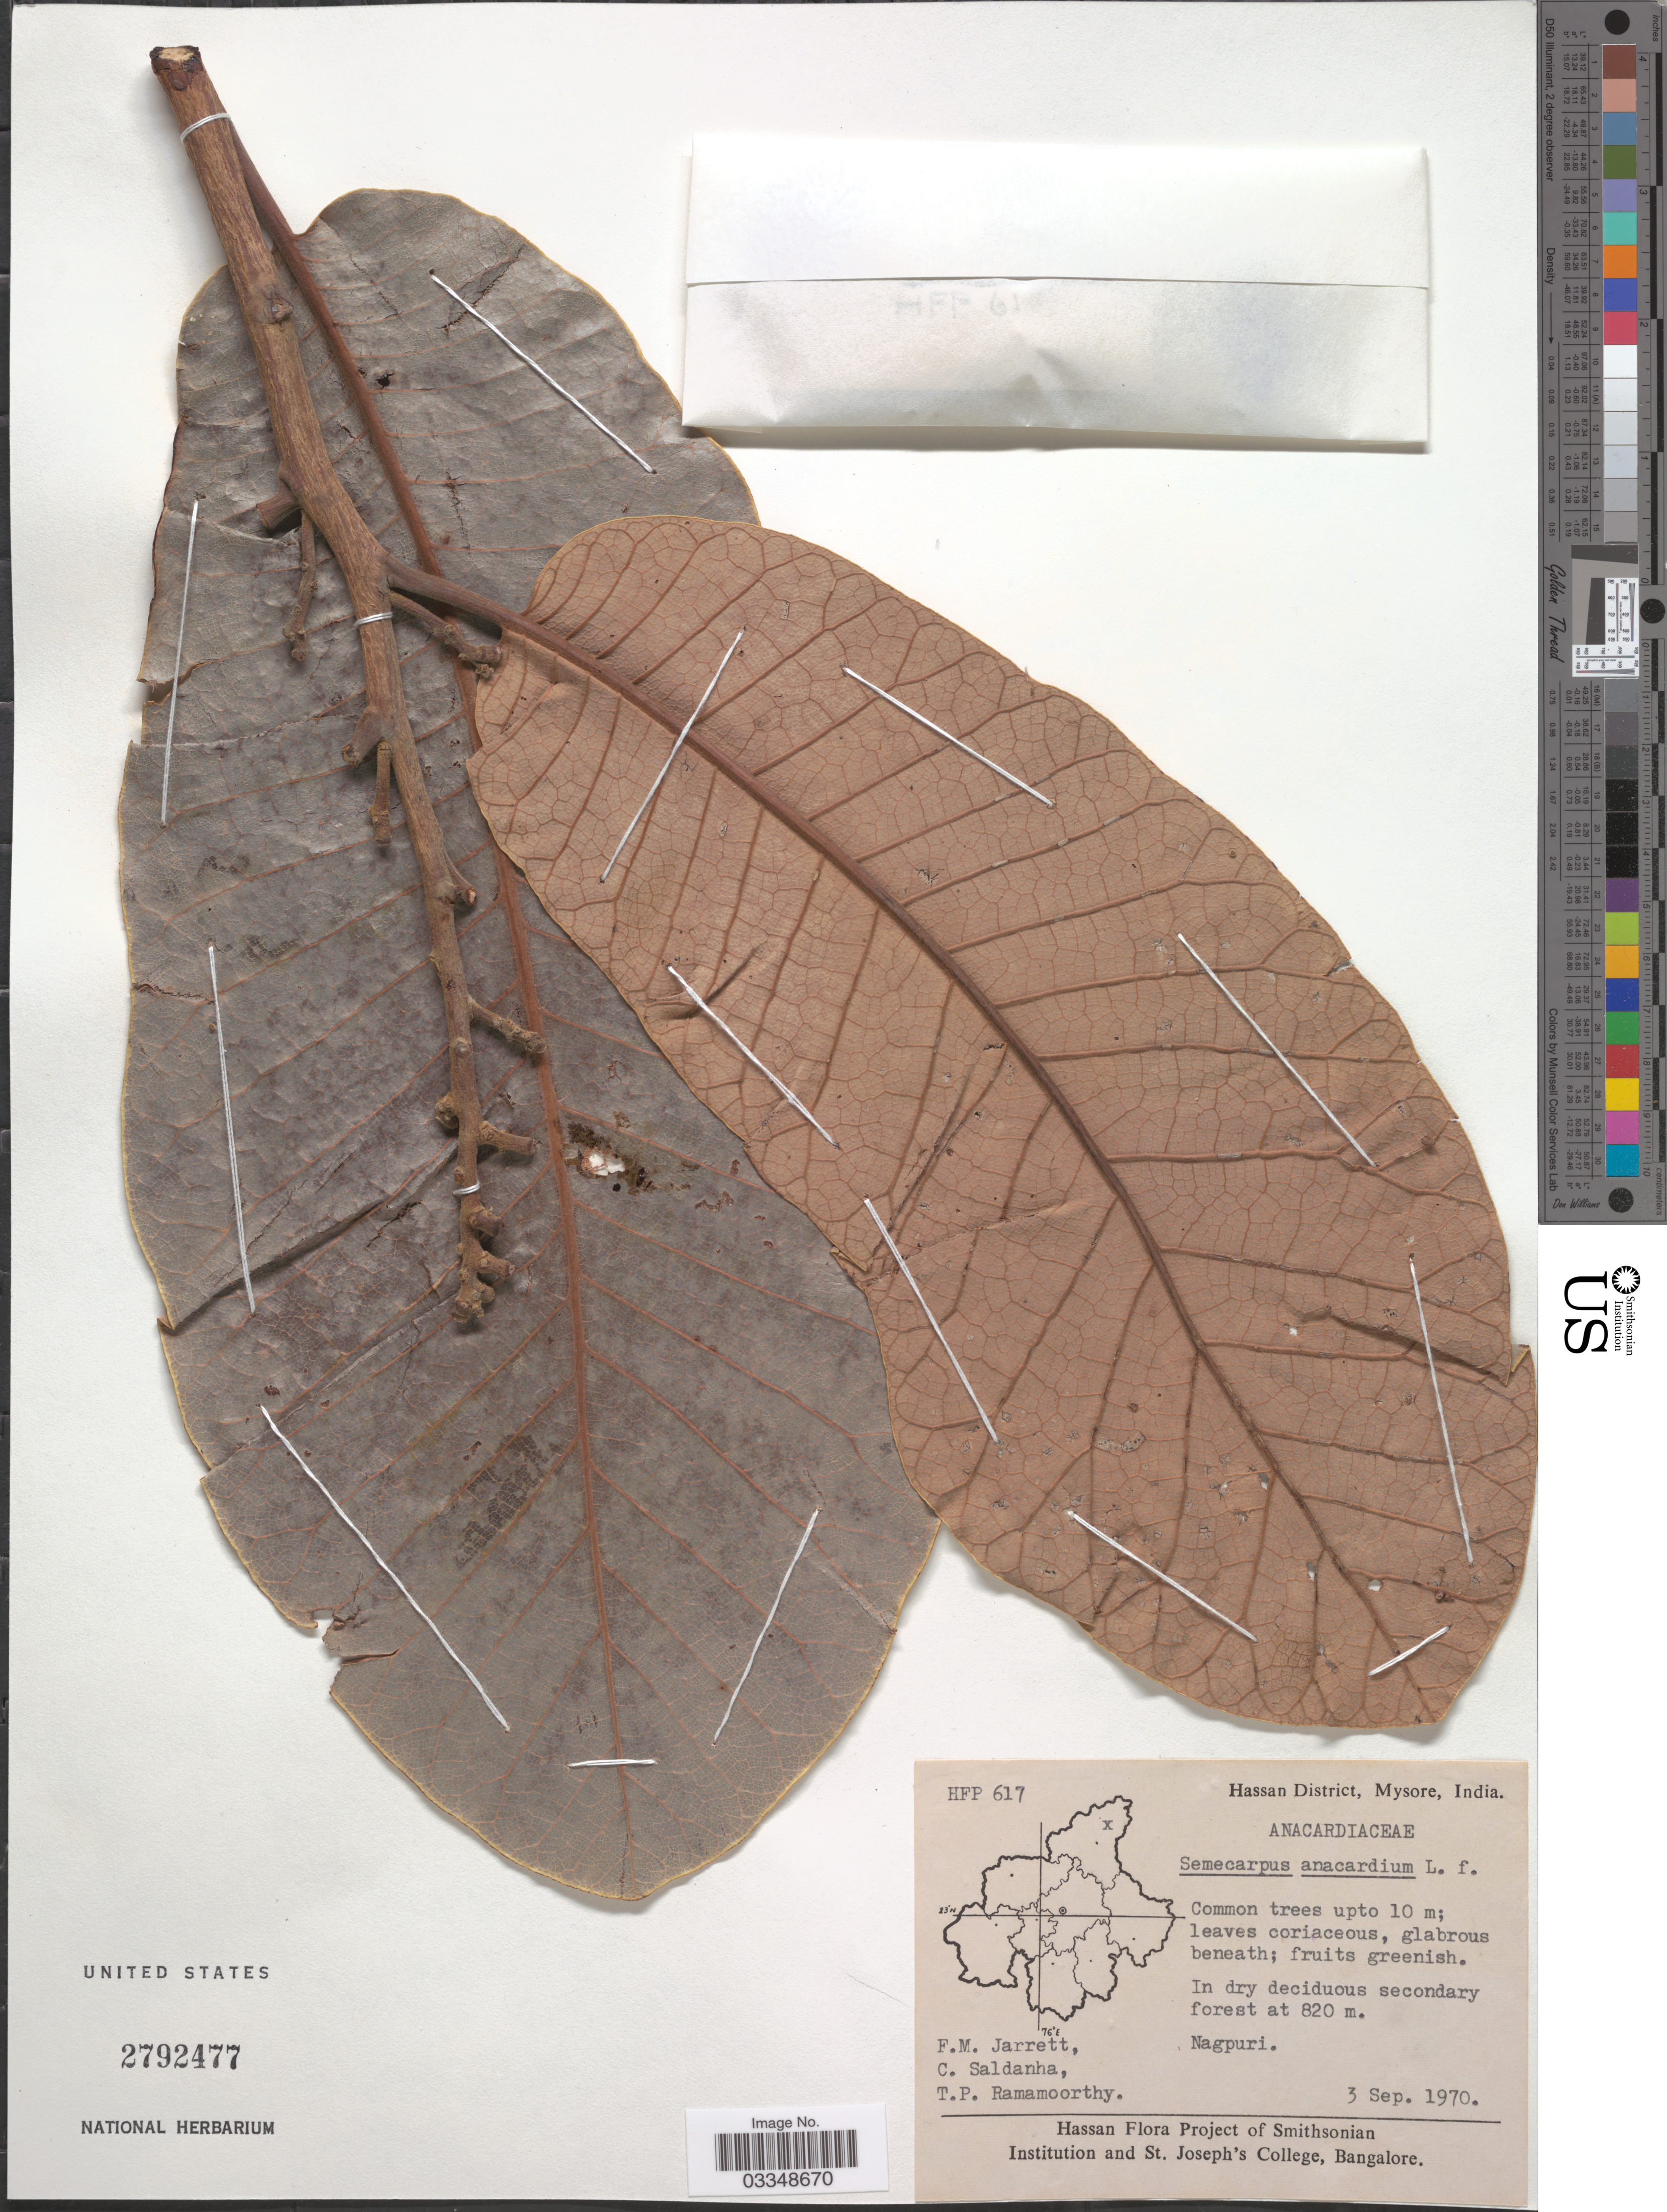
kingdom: Plantae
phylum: Tracheophyta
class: Magnoliopsida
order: Sapindales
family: Anacardiaceae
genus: Semecarpus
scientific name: Semecarpus anacardium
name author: L. f.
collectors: F. M. Jarrett, C. Saldanha & T. P. Ramamoorthy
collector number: HFP 617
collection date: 1970-09-03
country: India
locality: Hassan District, Mysore. Nagpuri.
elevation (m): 820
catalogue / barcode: US 2792477